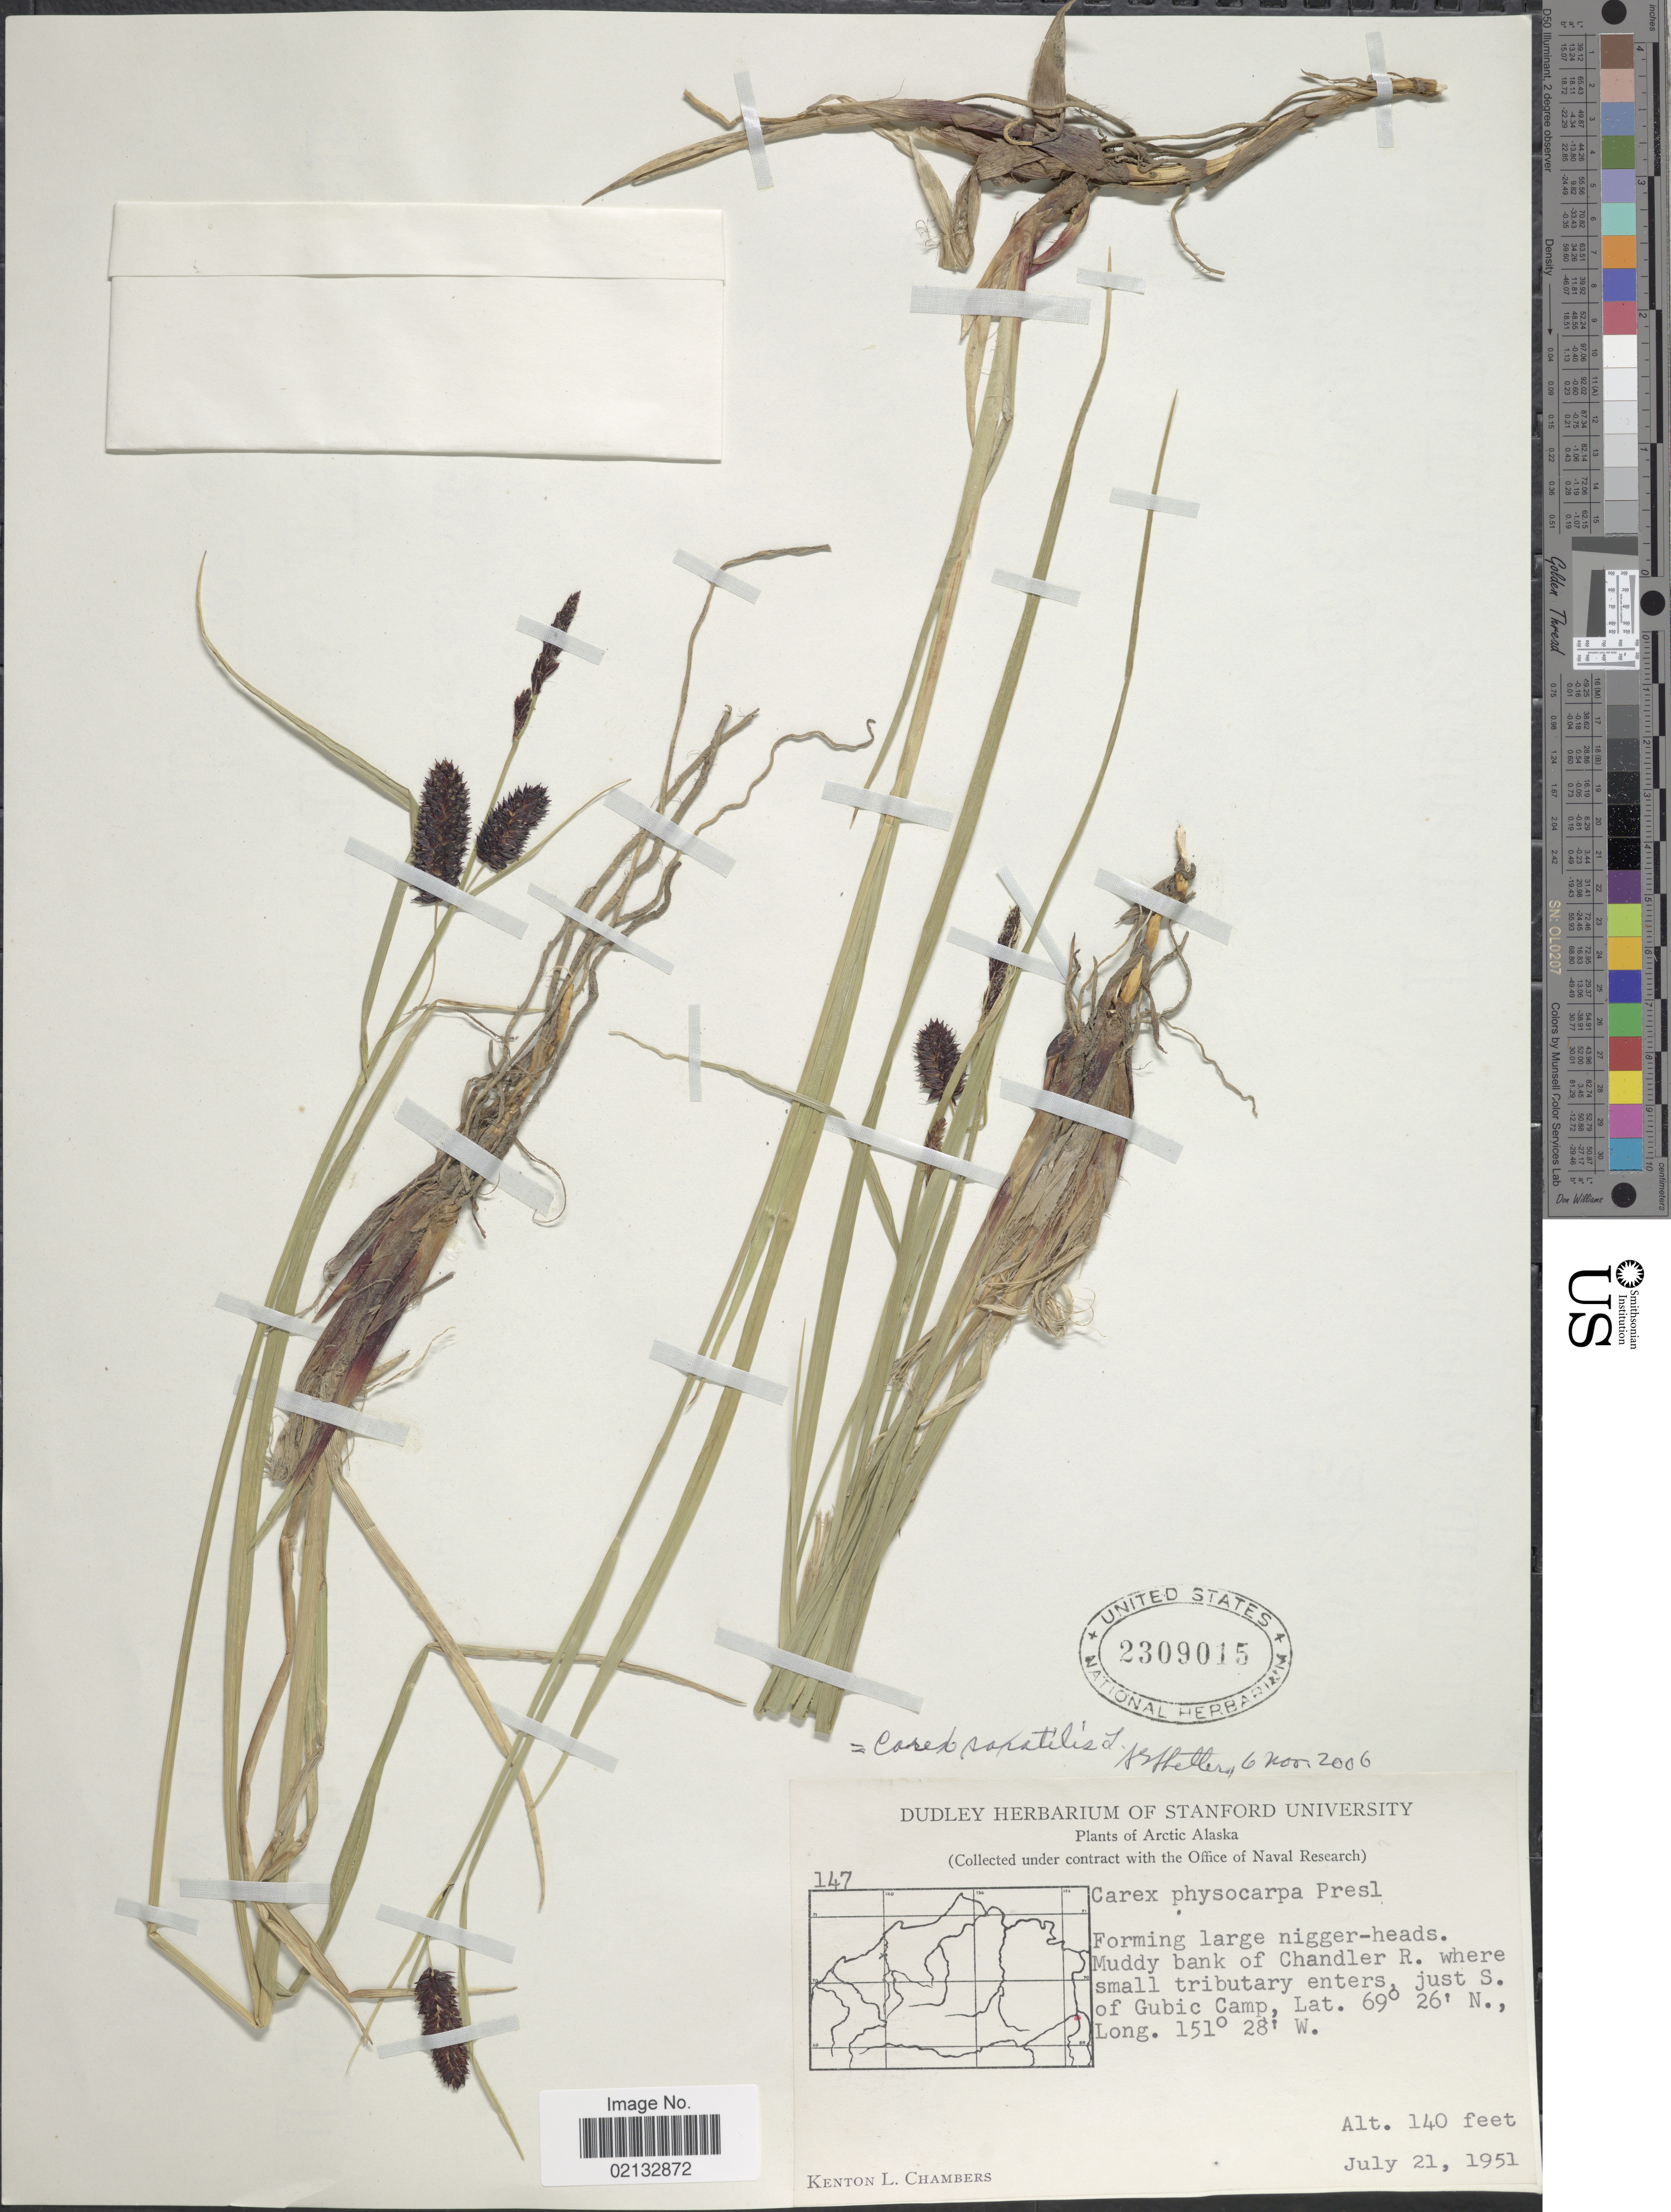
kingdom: Plantae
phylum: Tracheophyta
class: Liliopsida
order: Poales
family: Cyperaceae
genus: Carex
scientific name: Carex saxatilis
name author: L.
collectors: K. L. Chambers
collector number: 147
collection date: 1951-07-21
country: United States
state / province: Alaska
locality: Arctic Alaska. Muddy bank of Chandler R. where small tributary enters, just S. of Gubic Camp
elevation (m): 43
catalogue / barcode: US 2309015